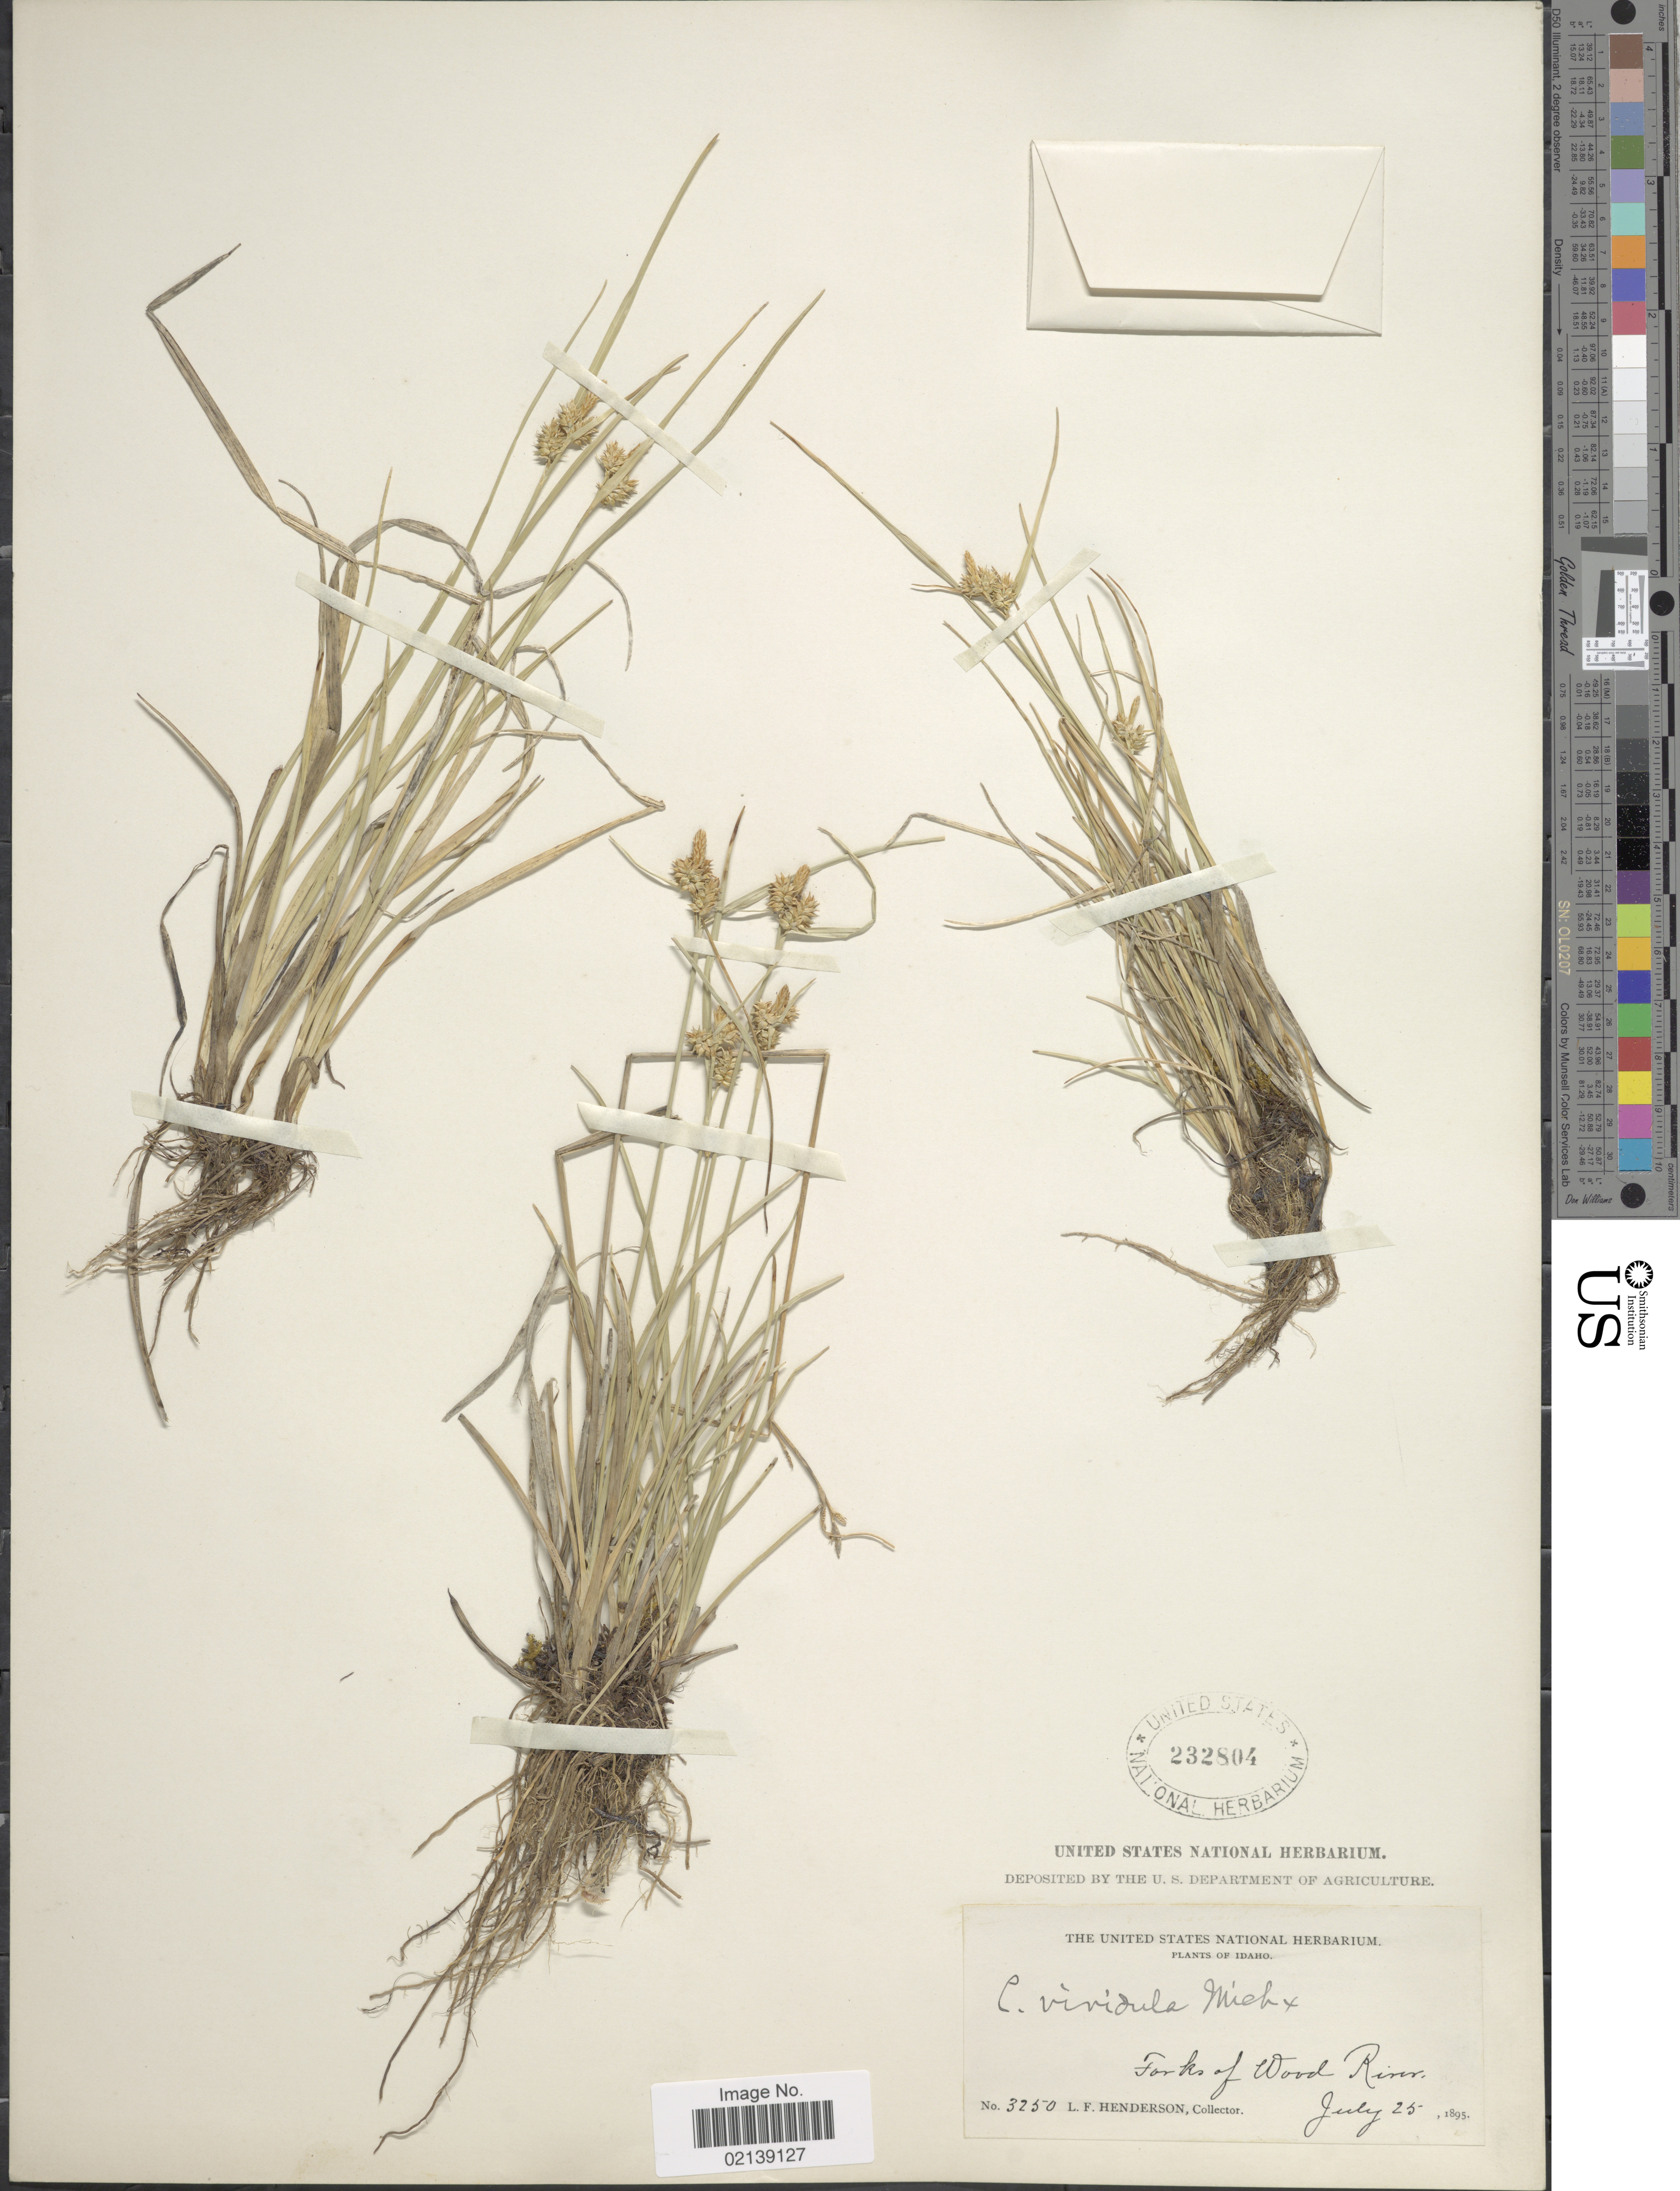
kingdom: Plantae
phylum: Tracheophyta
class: Liliopsida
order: Poales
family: Cyperaceae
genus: Carex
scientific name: Carex oederi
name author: Retz.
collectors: L. Henderson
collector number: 3250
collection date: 1895-07-25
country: United States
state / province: Idaho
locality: Forks of Wood River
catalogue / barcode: US 232804